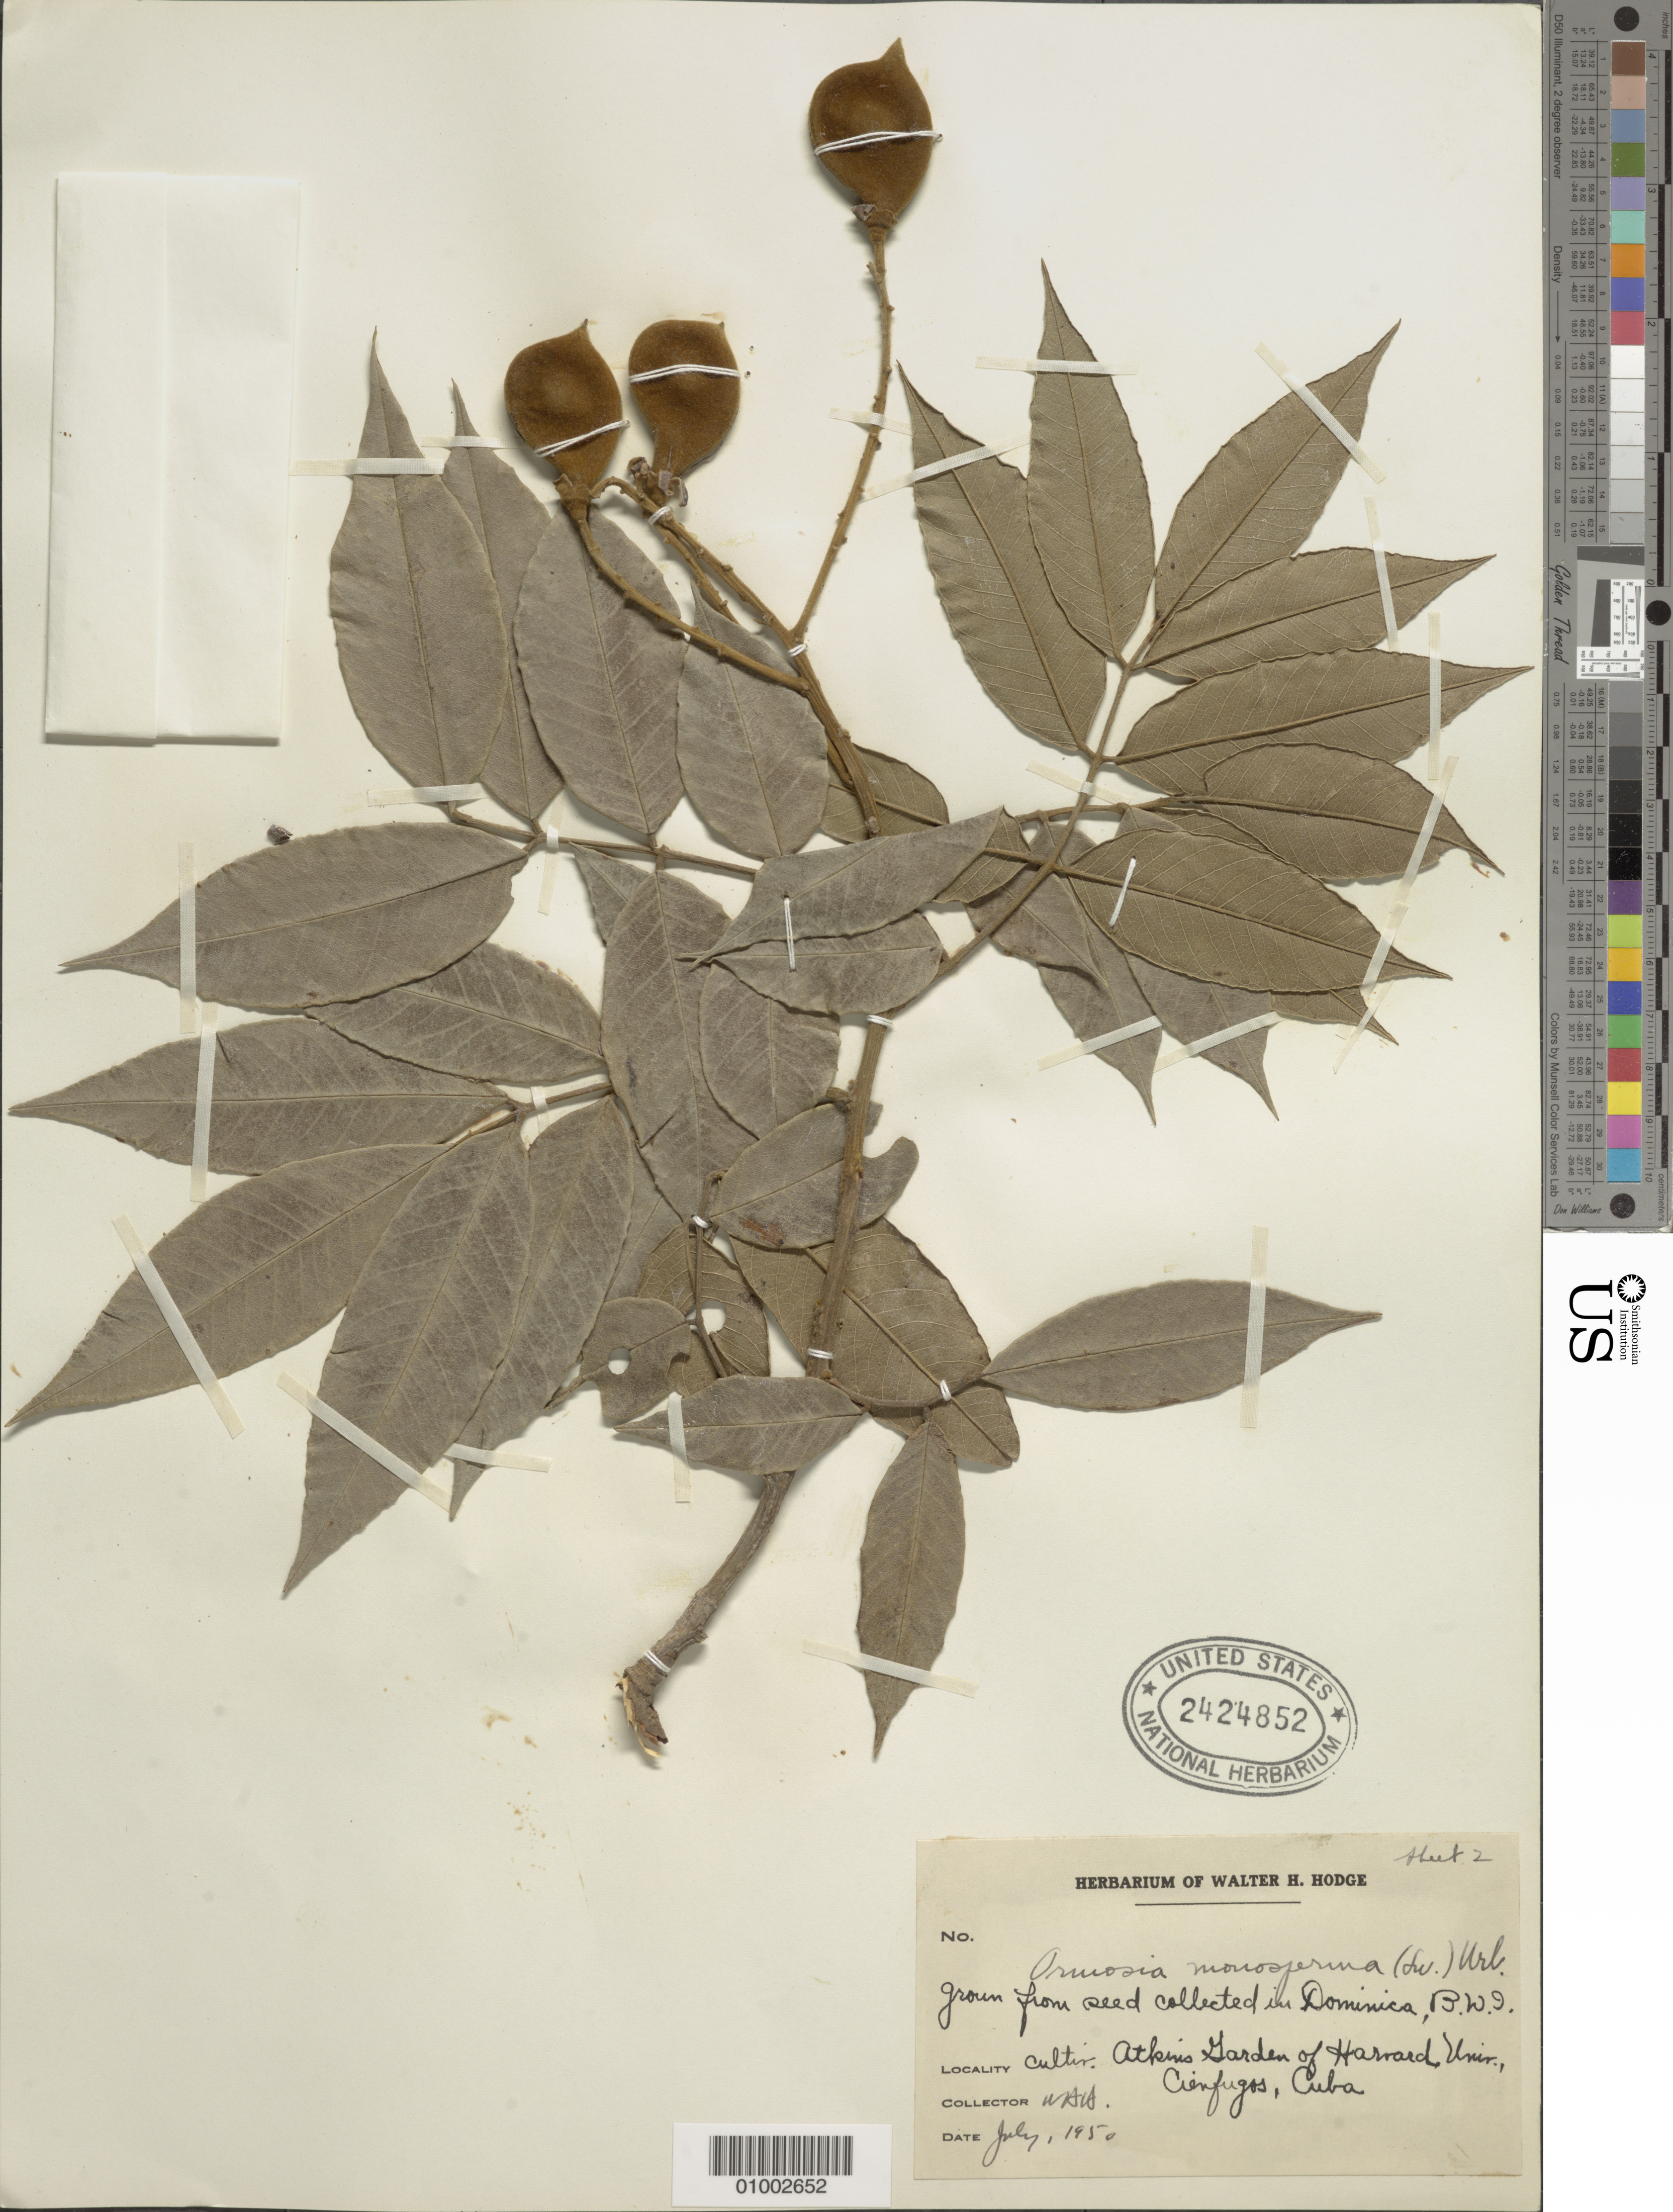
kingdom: Plantae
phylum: Tracheophyta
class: Magnoliopsida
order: Fabales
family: Fabaceae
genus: Ormosia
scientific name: Ormosia monosperma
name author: (Sw.) Urb.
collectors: W. Hodge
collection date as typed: Jul 1950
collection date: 1950-07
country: Dominica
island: Dominica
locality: Atkins Garden of Harvard University Cienfugos, Cuba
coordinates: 0 N, 0 E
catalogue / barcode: US 2424852